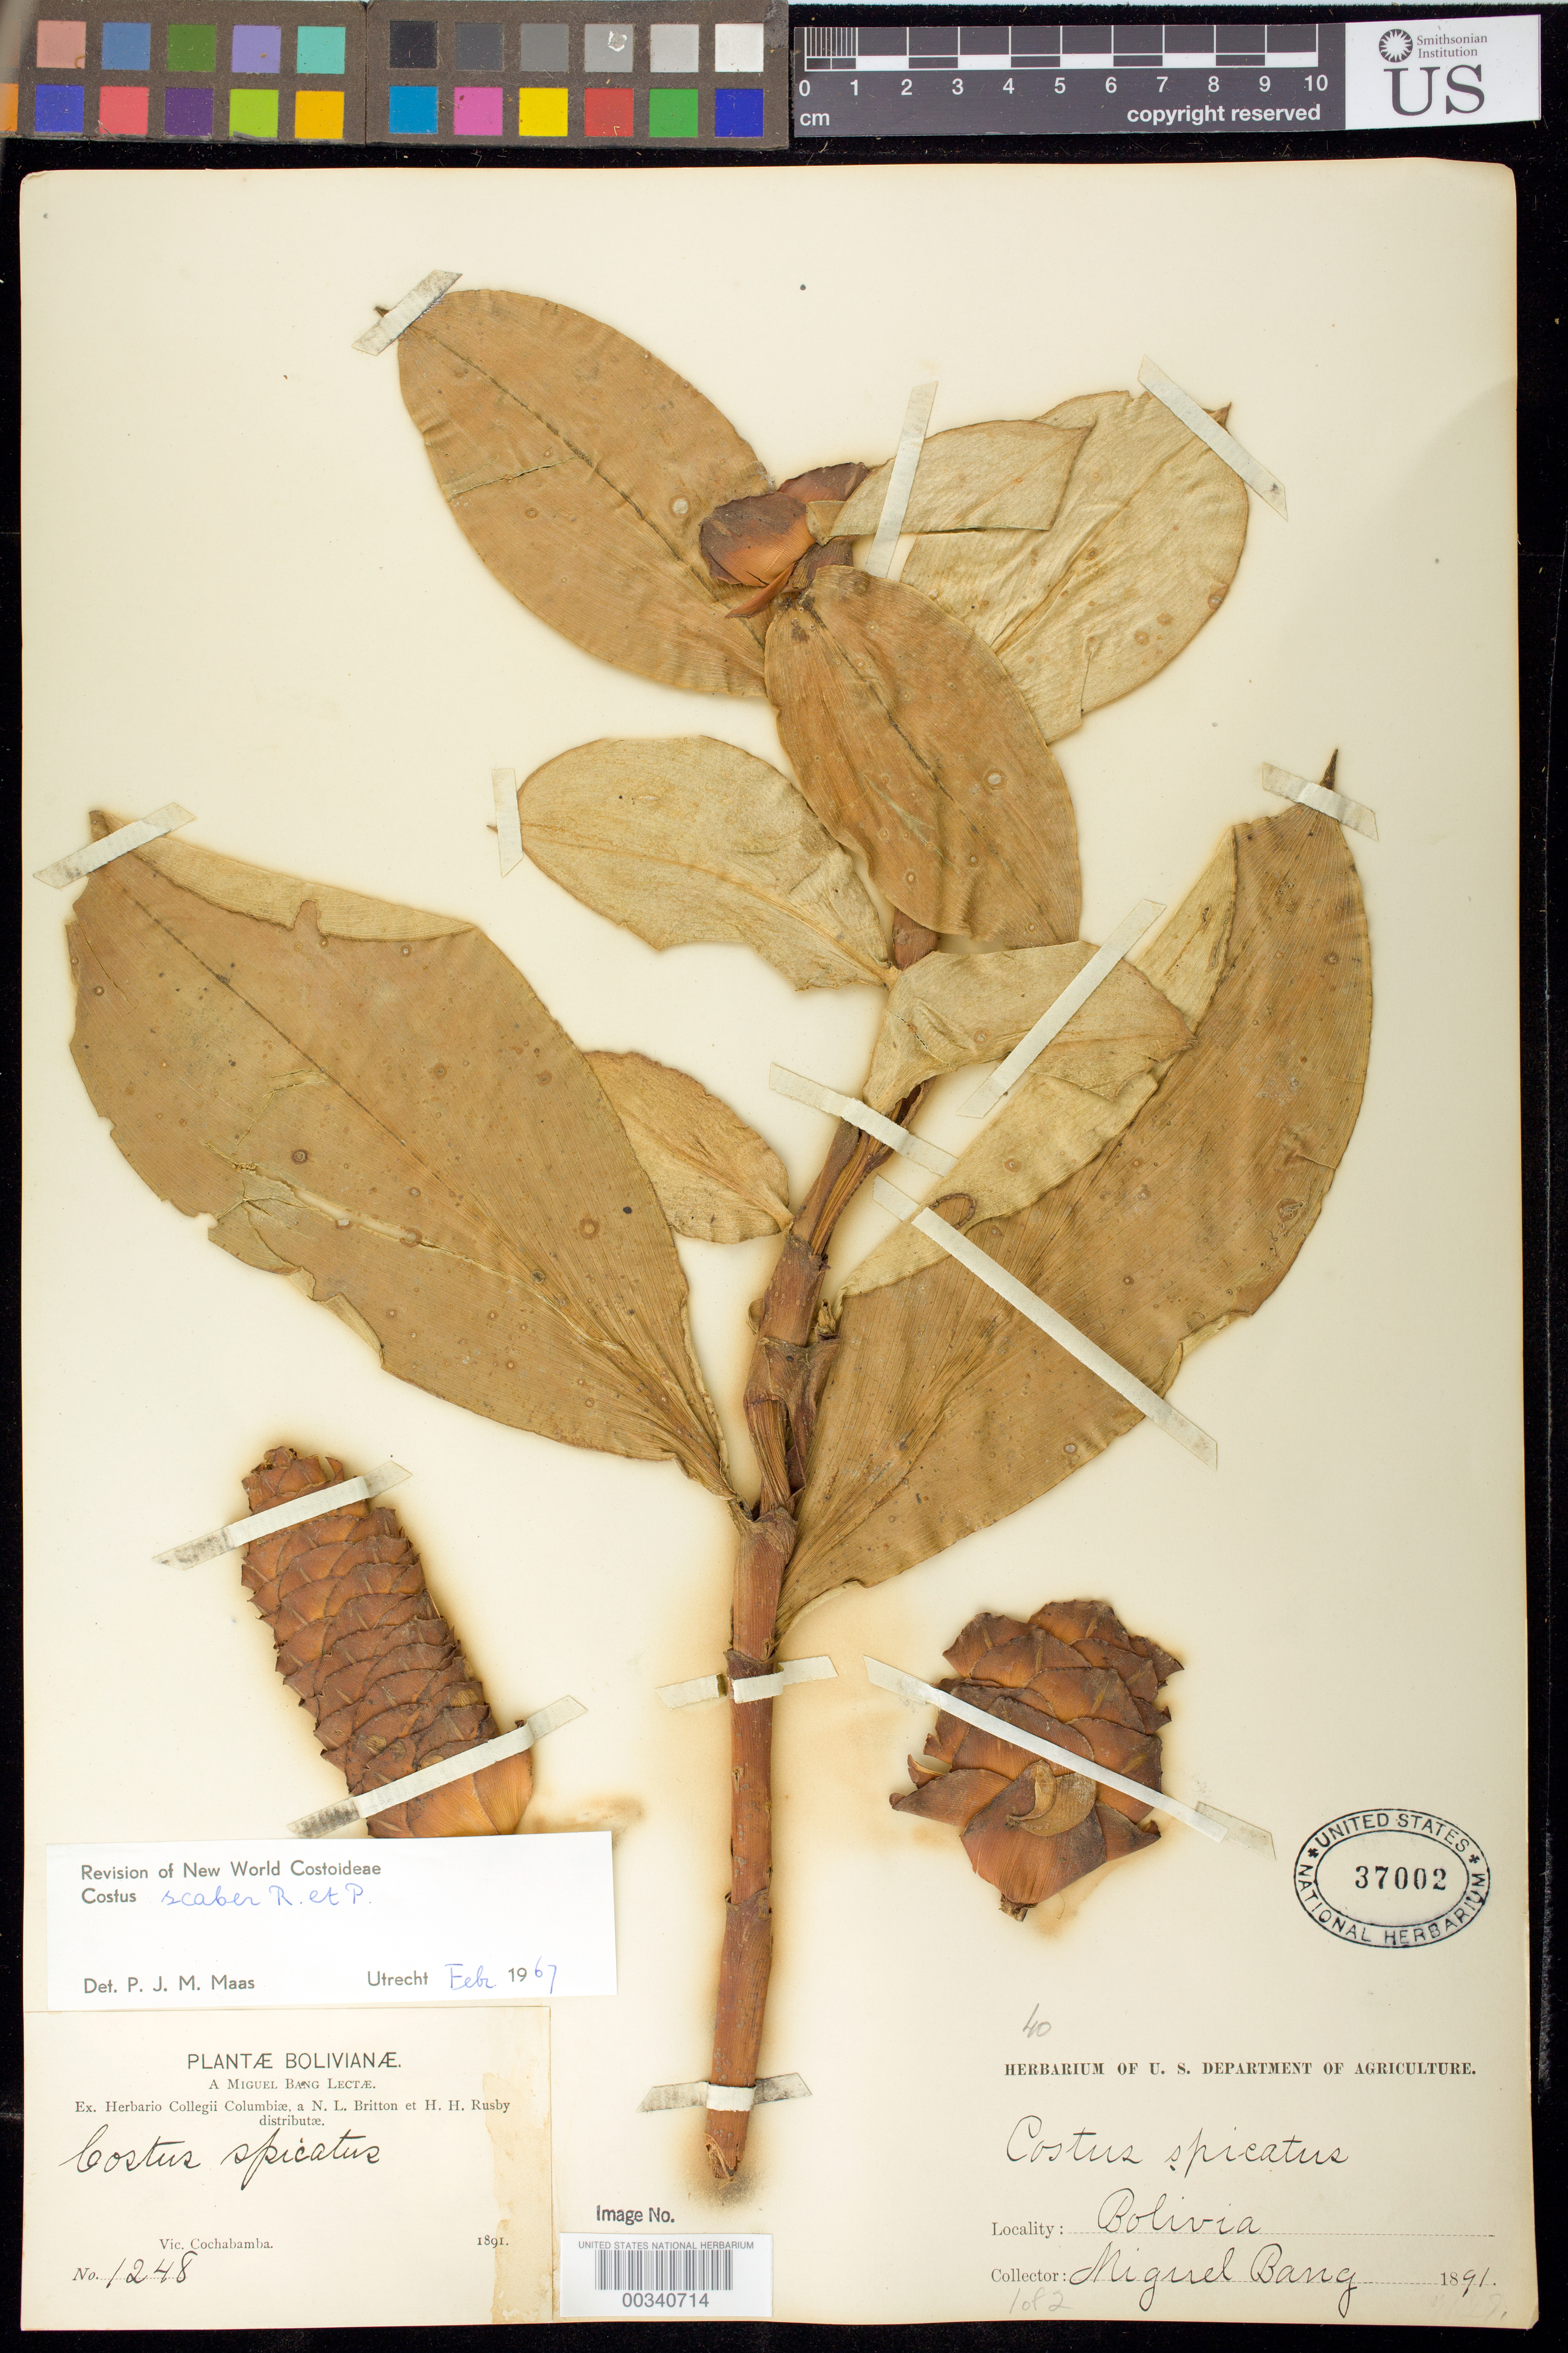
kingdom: Plantae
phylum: Tracheophyta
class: Liliopsida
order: Zingiberales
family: Costaceae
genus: Costus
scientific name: Costus scaber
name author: Ruiz & Pav.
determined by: Maas, Paul J. M.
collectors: M. Bang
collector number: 1248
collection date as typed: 1891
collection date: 1891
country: Bolivia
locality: Vic. Cochabamba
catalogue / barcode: US 37002